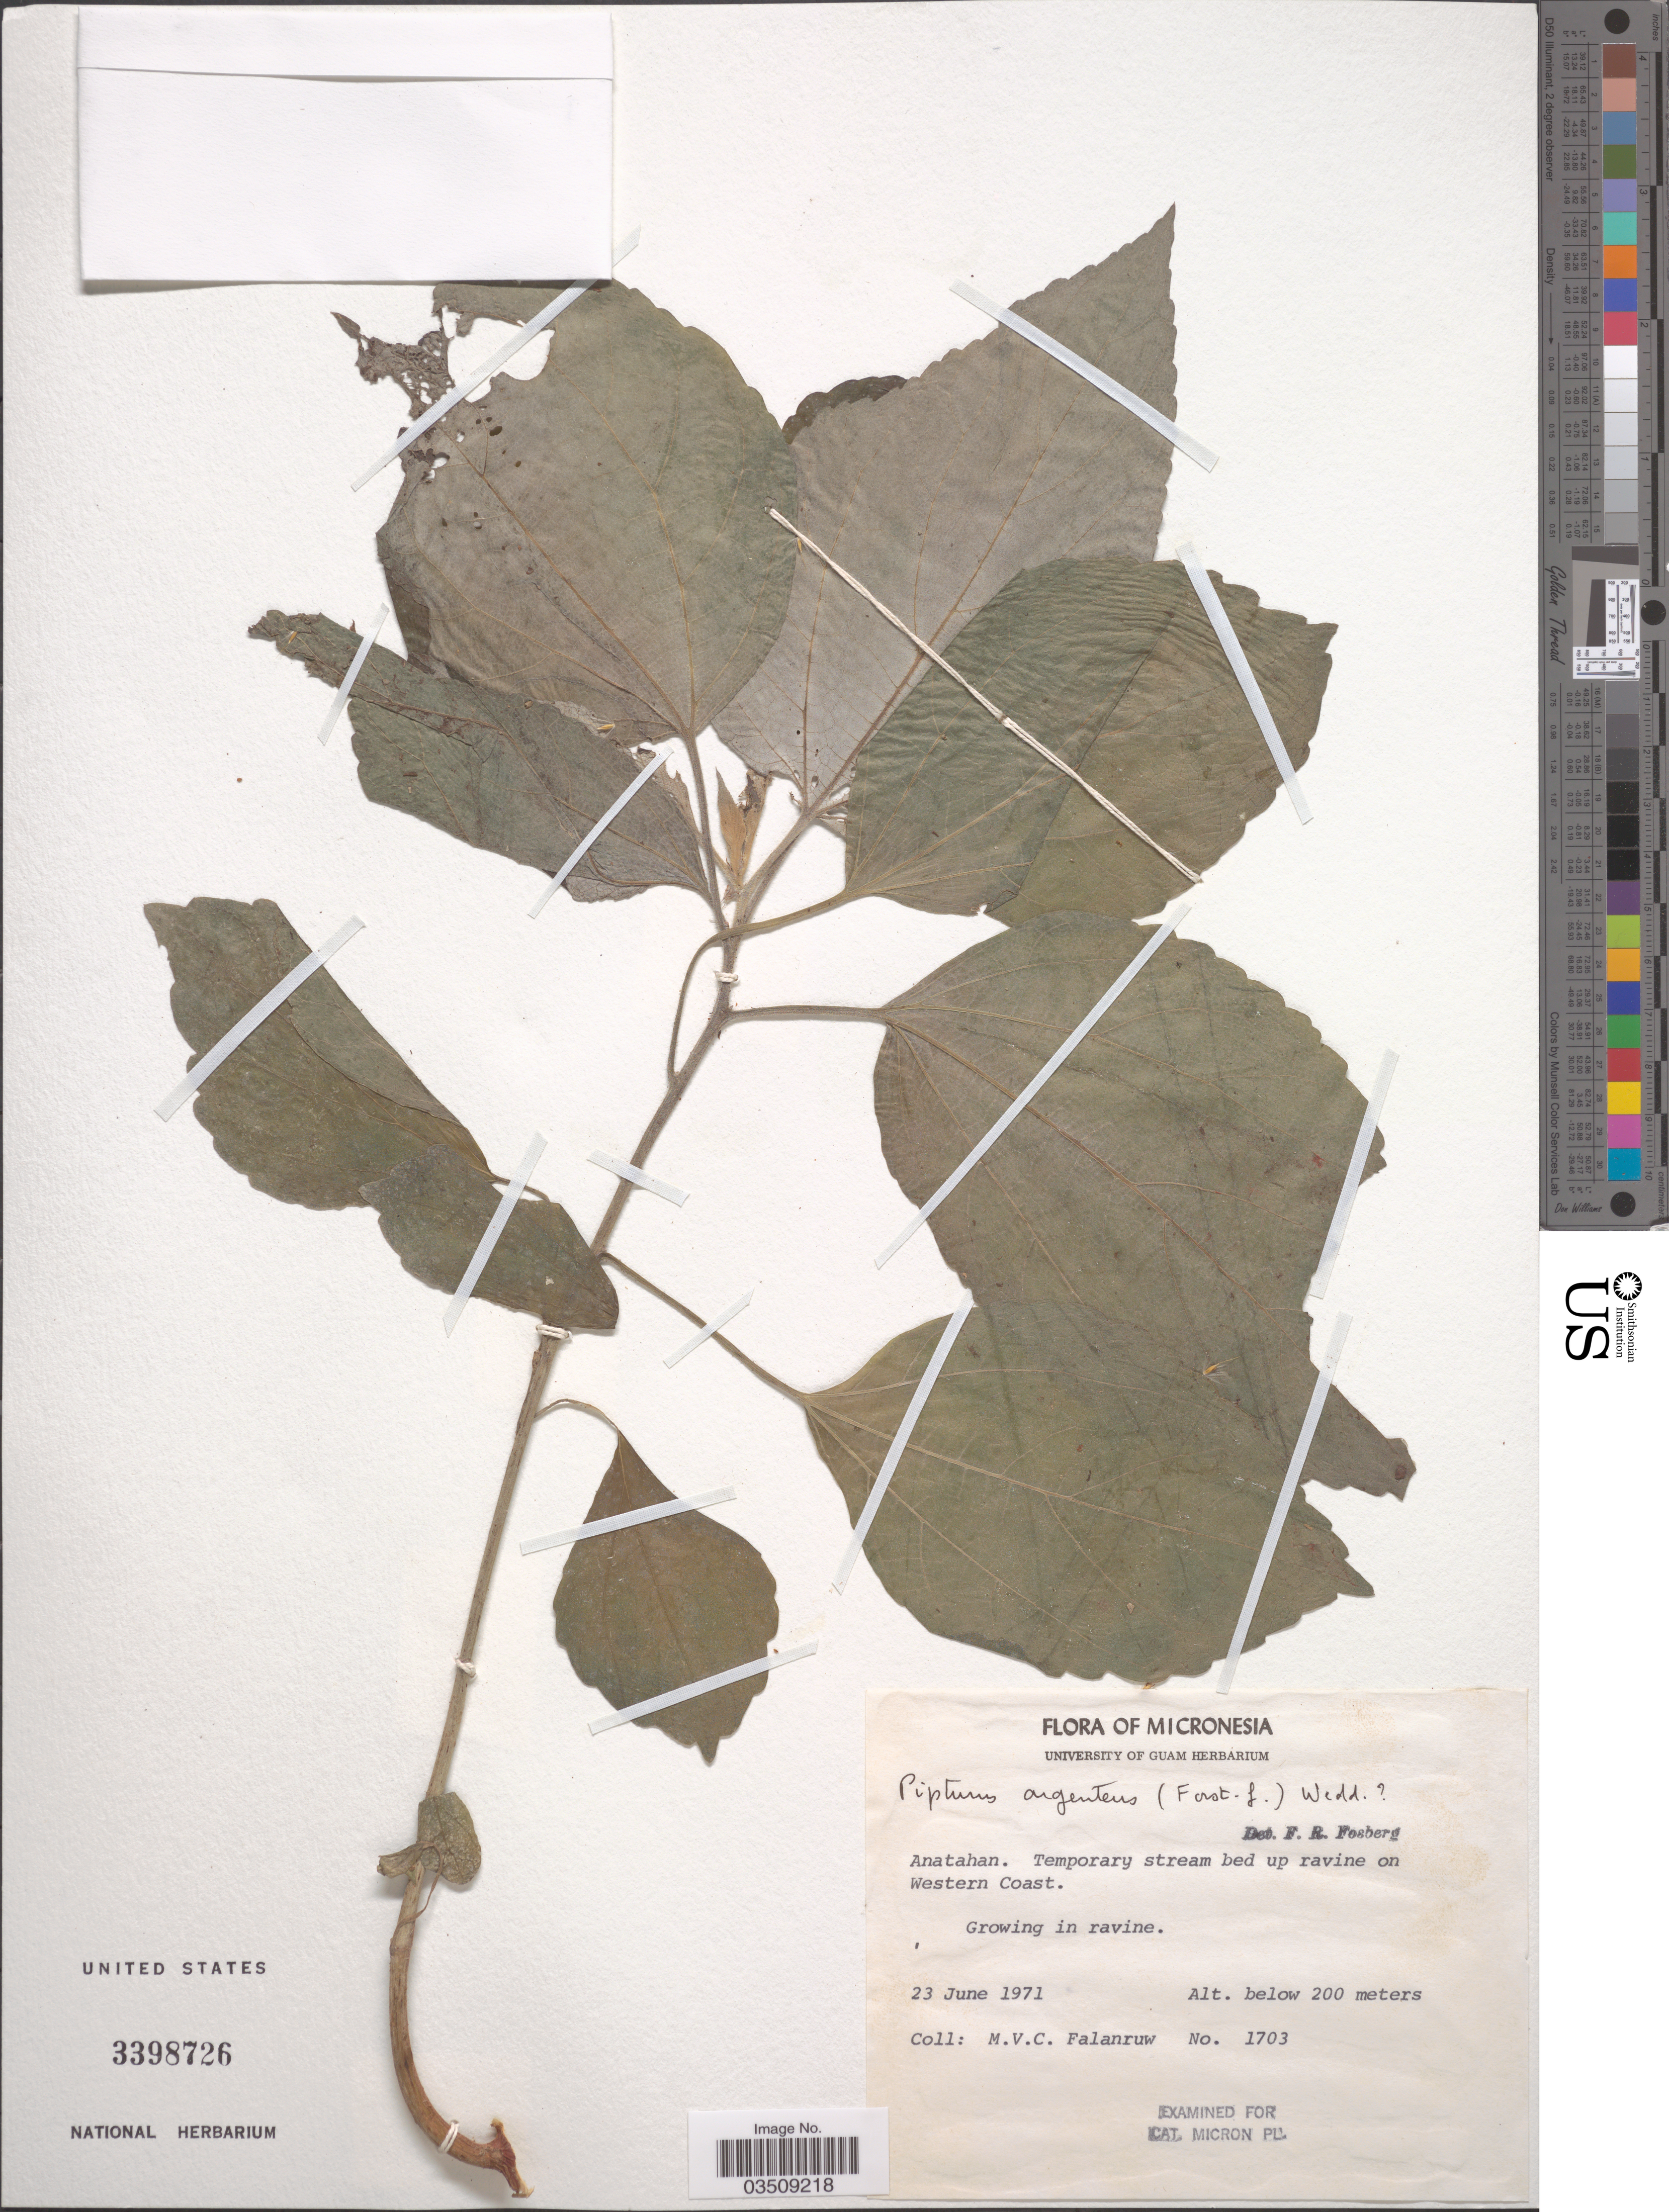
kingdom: Plantae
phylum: Tracheophyta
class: Magnoliopsida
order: Rosales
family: Urticaceae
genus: Pipturus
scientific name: Pipturus argenteus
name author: (G. Forst.) Wedd.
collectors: M. V. Falanruw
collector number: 1703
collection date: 1971-06-23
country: Northern Mariana Islands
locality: Micronesia. Anatahan. Temporary stream bed up ravine on Western Coast.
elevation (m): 200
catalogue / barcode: US 3398726